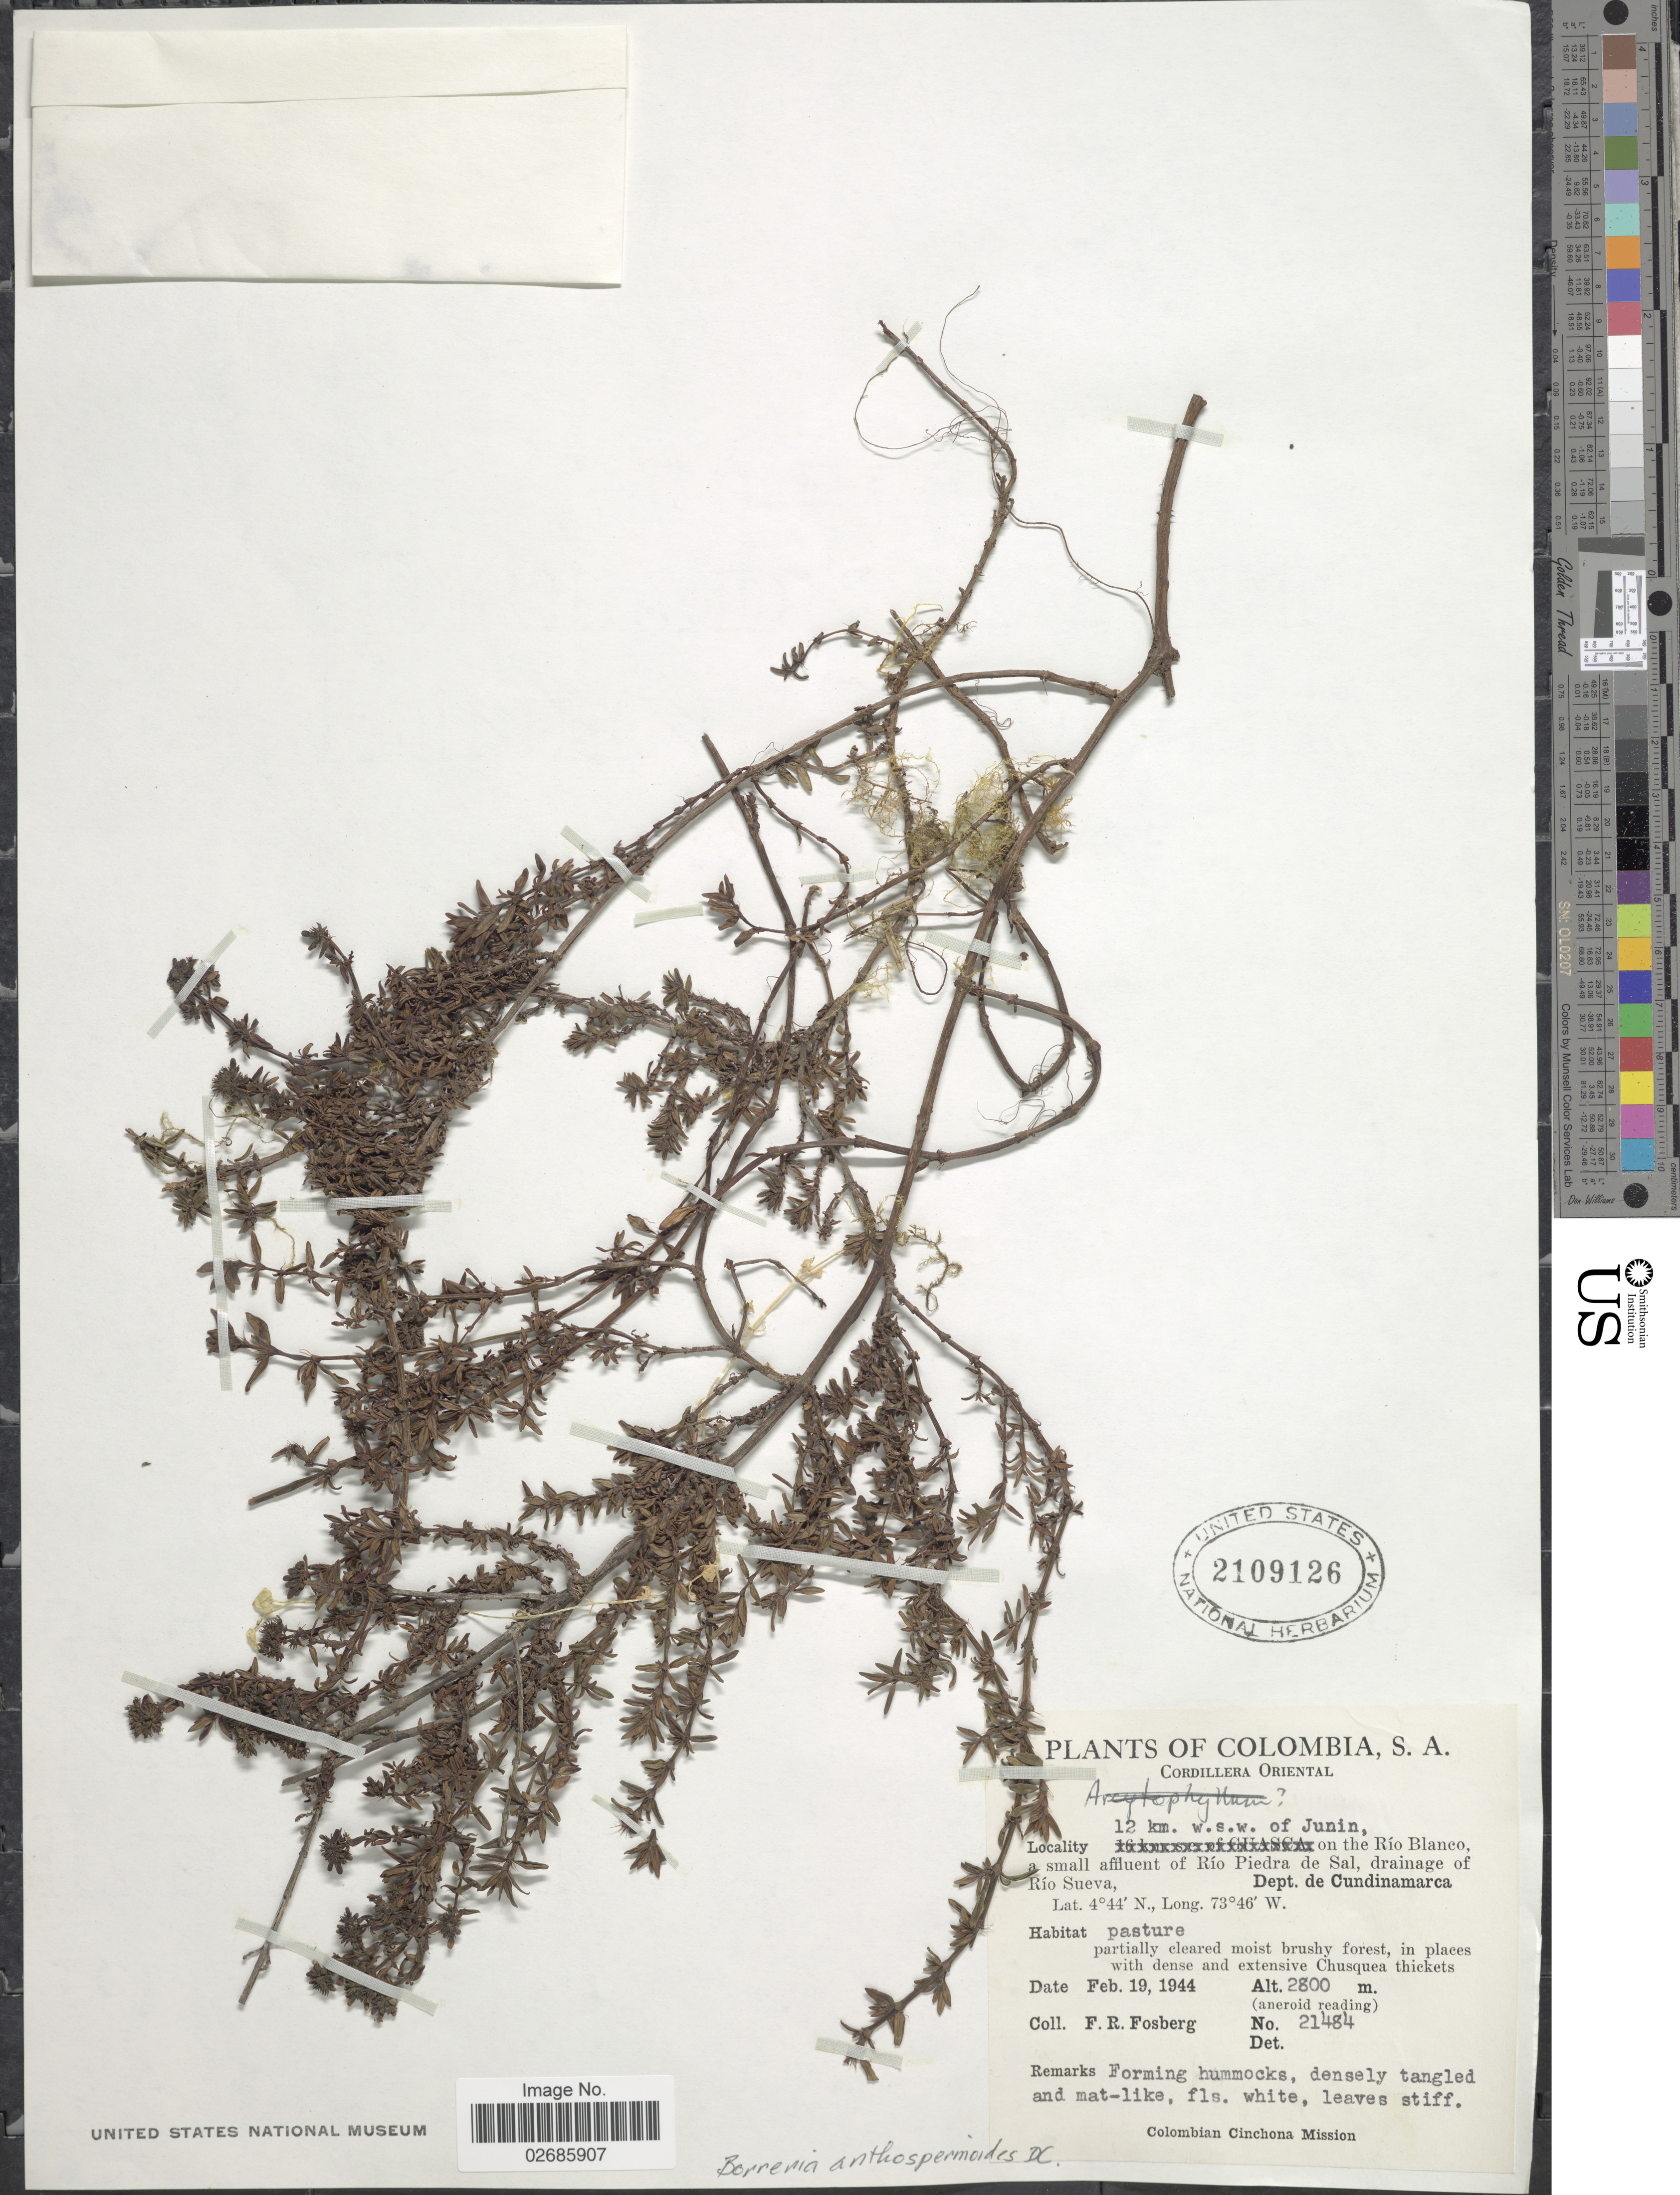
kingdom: Plantae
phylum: Tracheophyta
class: Magnoliopsida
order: Gentianales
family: Rubiaceae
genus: Borreria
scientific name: Borreria anthospermoides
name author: DC.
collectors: F. R. Fosberg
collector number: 21484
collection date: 1944-02-19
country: Colombia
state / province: Cundinamarca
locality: Cordillera Oriental. 12 km. w.s.w. of Junin, on the Rio Blanco, a small affluent of Rio Piedra de Sal, drainage of Rio Sueva, Dept. de Cundinamarca.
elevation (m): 2800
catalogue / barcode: US 2109126